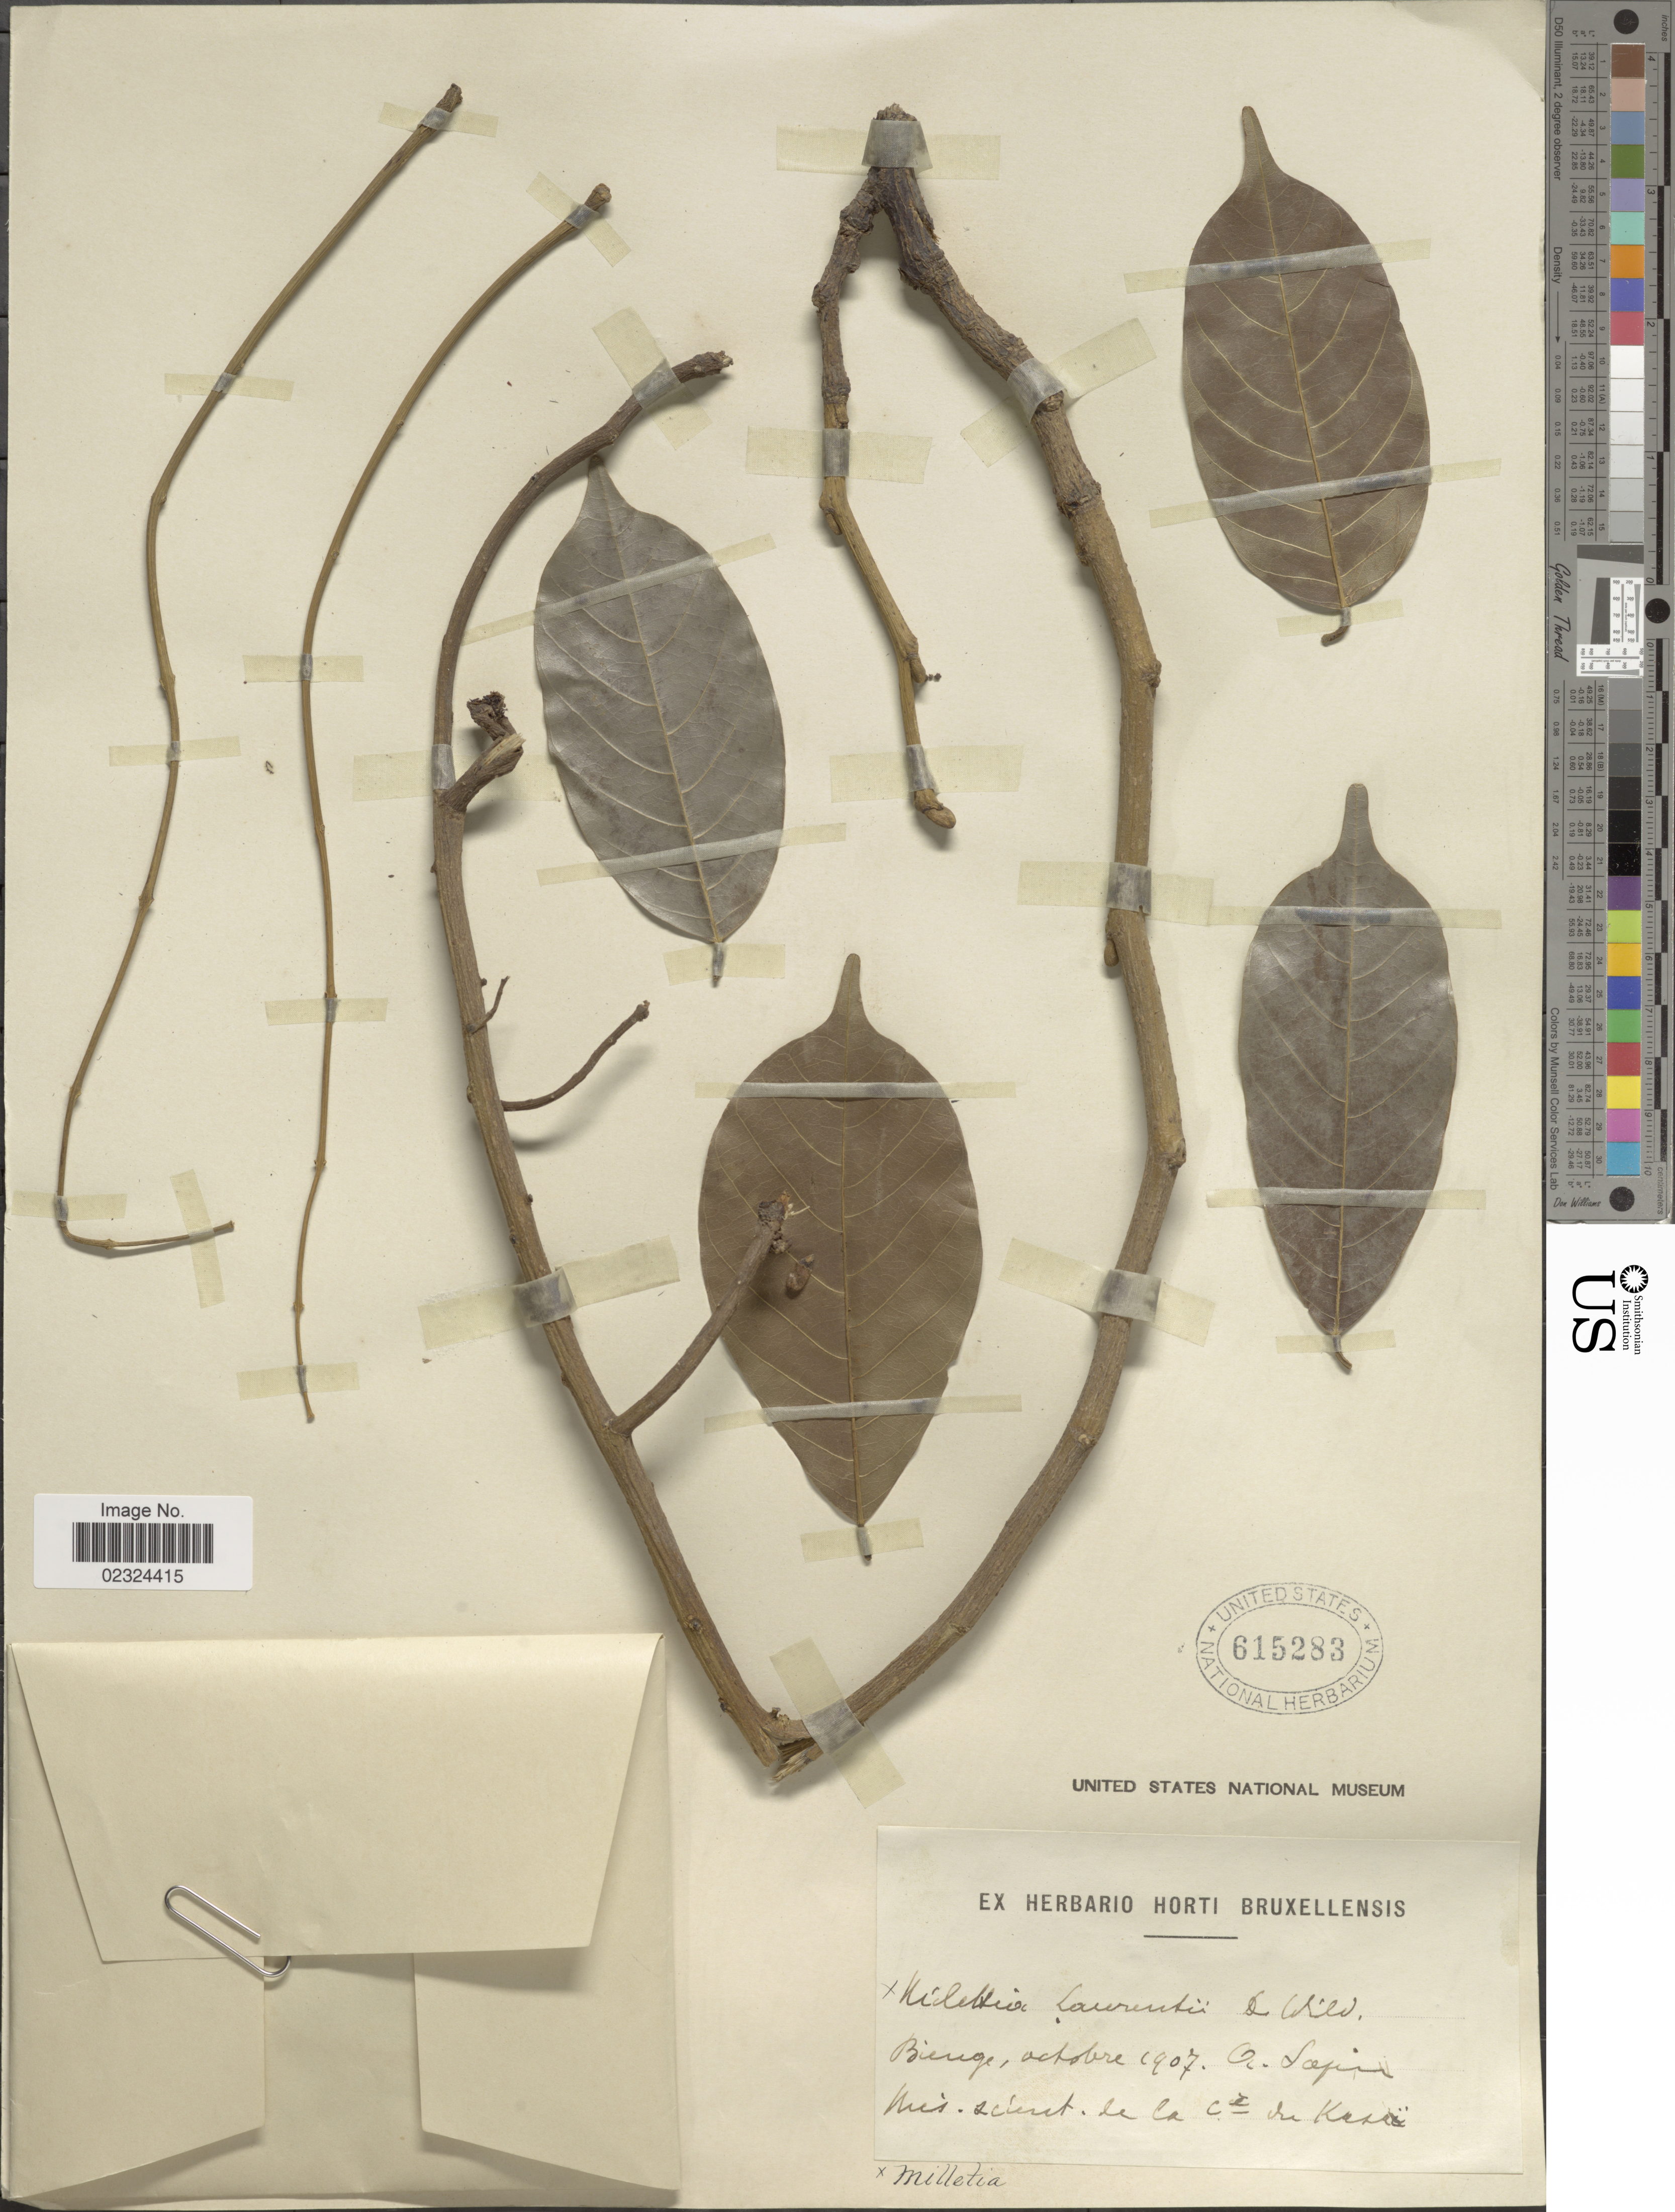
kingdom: Plantae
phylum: Tracheophyta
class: Magnoliopsida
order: Fabales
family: Fabaceae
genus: Millettia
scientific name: Millettia macrophylla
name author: Benth.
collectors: ex herb. Horti Bruxellensis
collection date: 1907-10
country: Congo, Democratic Republic of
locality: Bienge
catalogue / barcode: US 615283